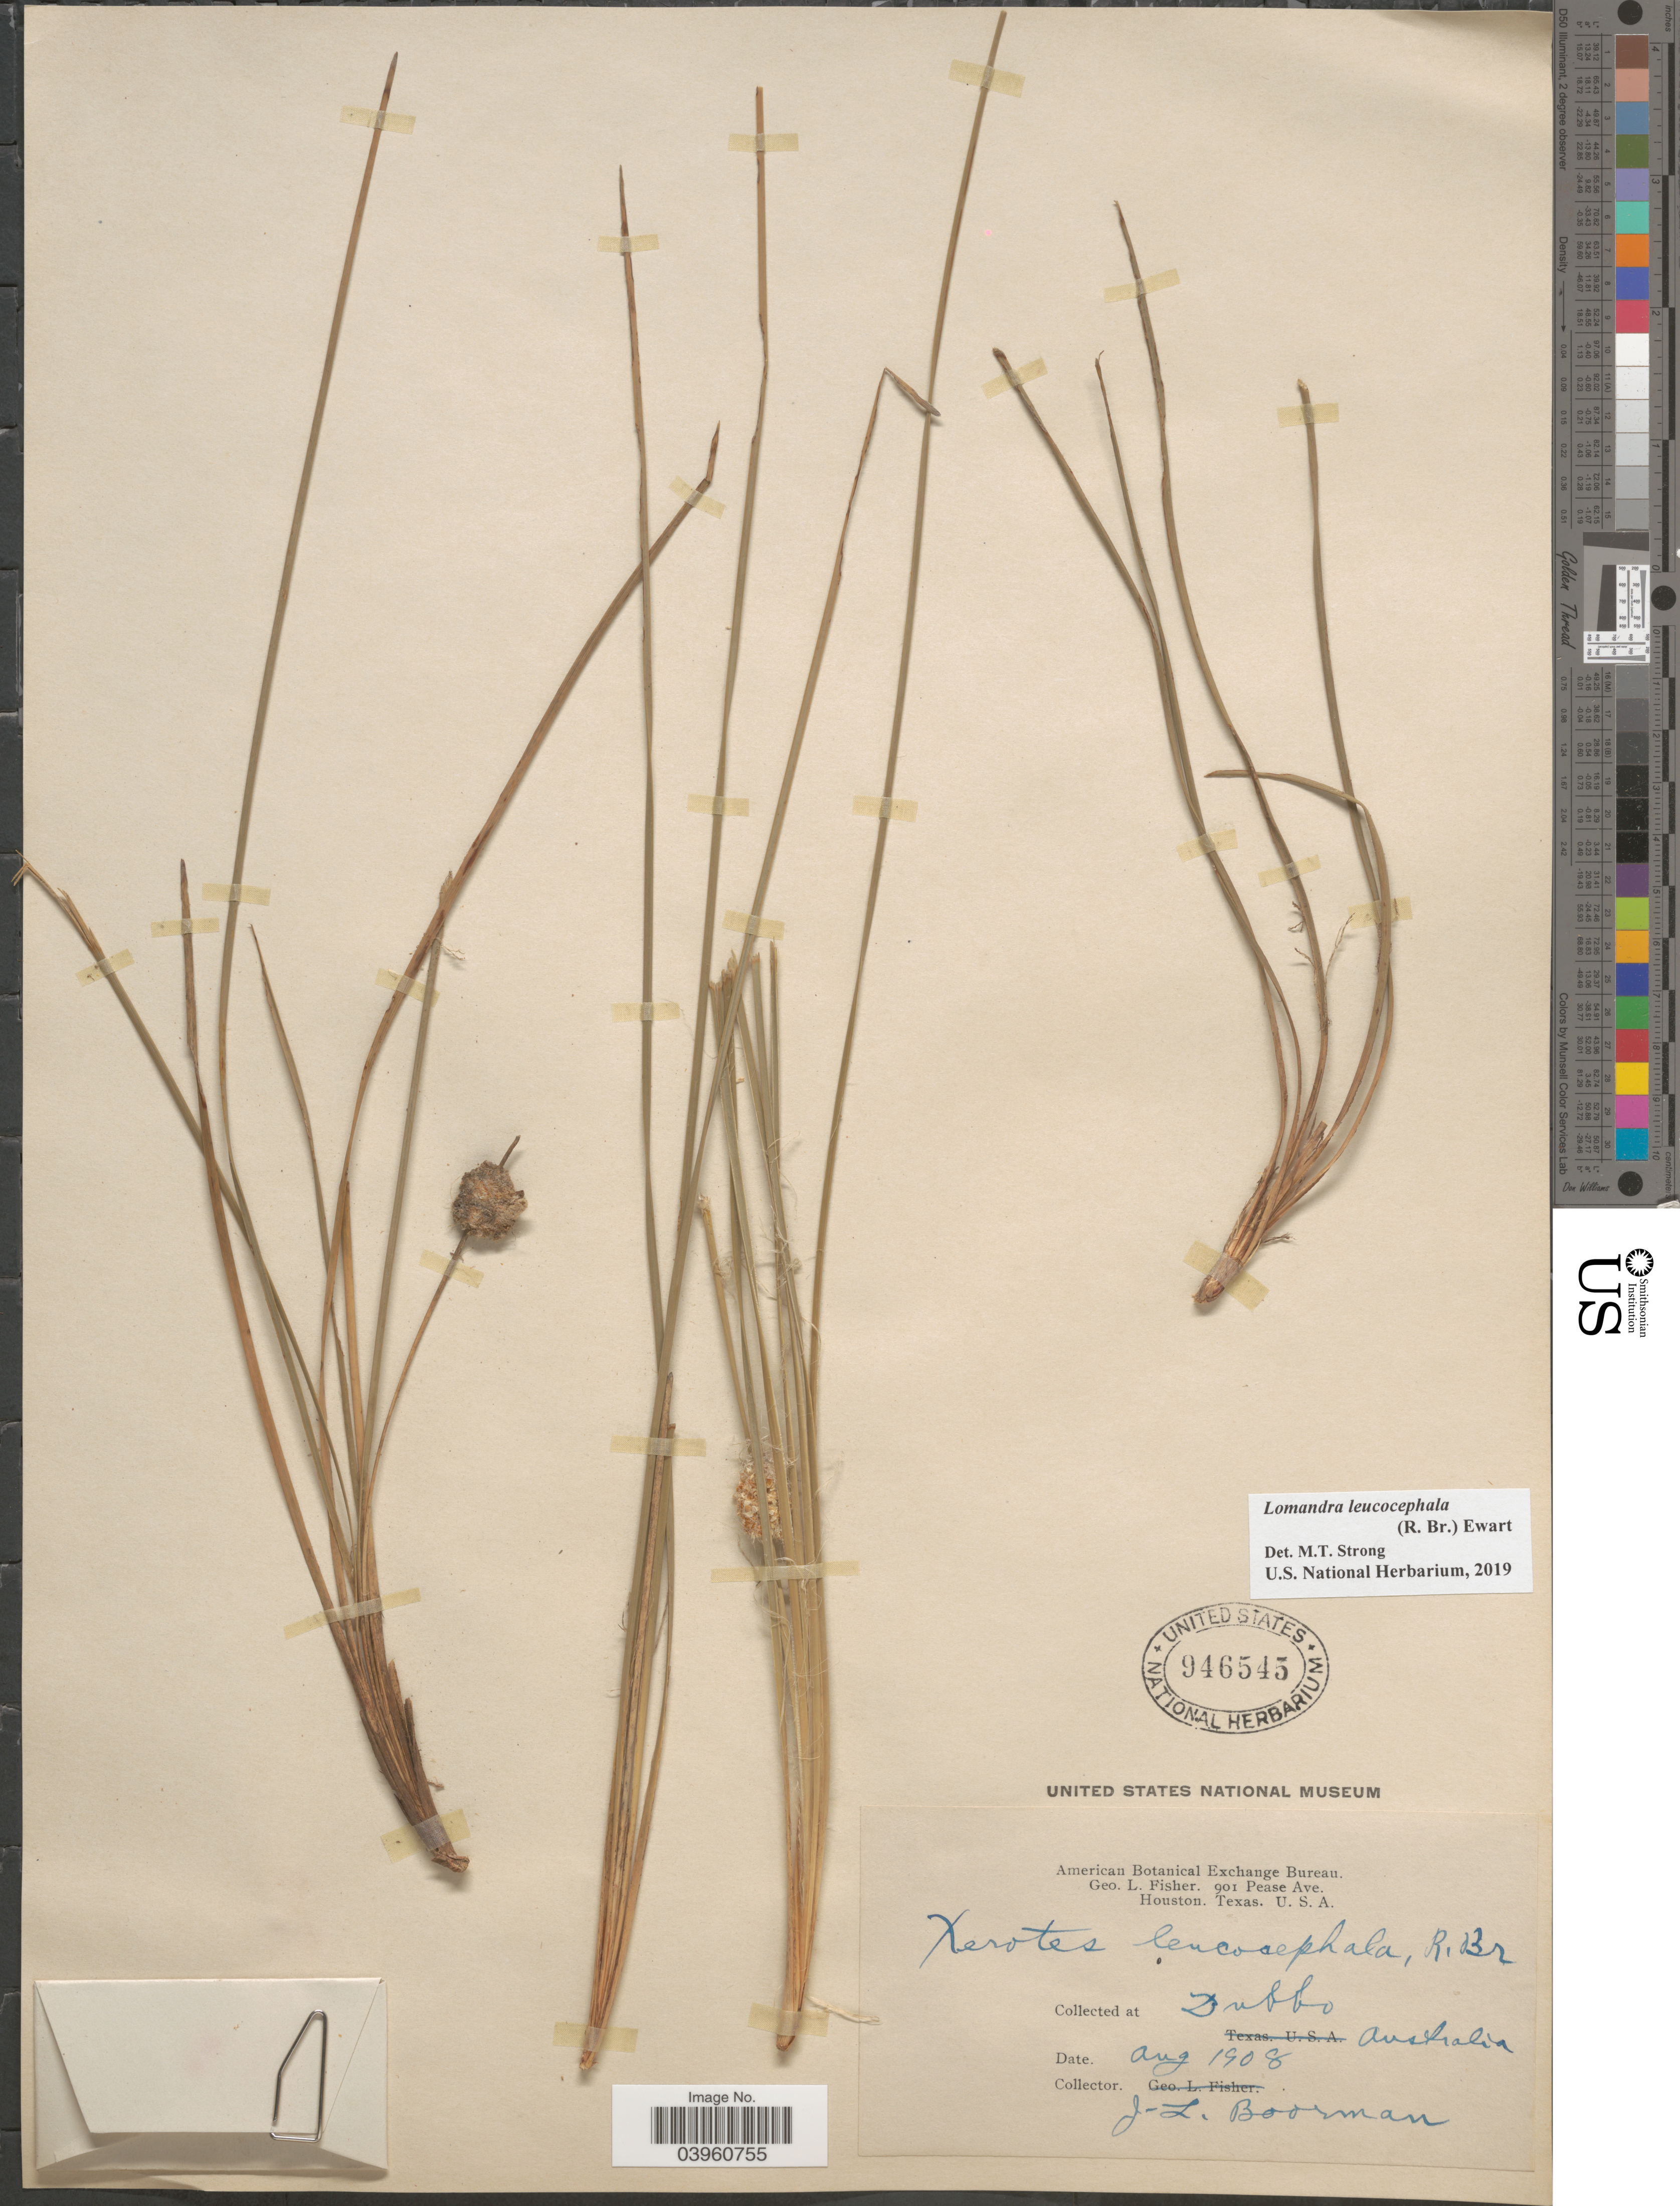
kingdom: Plantae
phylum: Tracheophyta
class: Liliopsida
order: Asparagales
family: Asparagaceae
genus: Lomandra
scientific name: Lomandra leucocephala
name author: (R. Br.) Ewart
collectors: J. Boorman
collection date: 1908-08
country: Australia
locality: Dubbo.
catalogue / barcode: US 946545